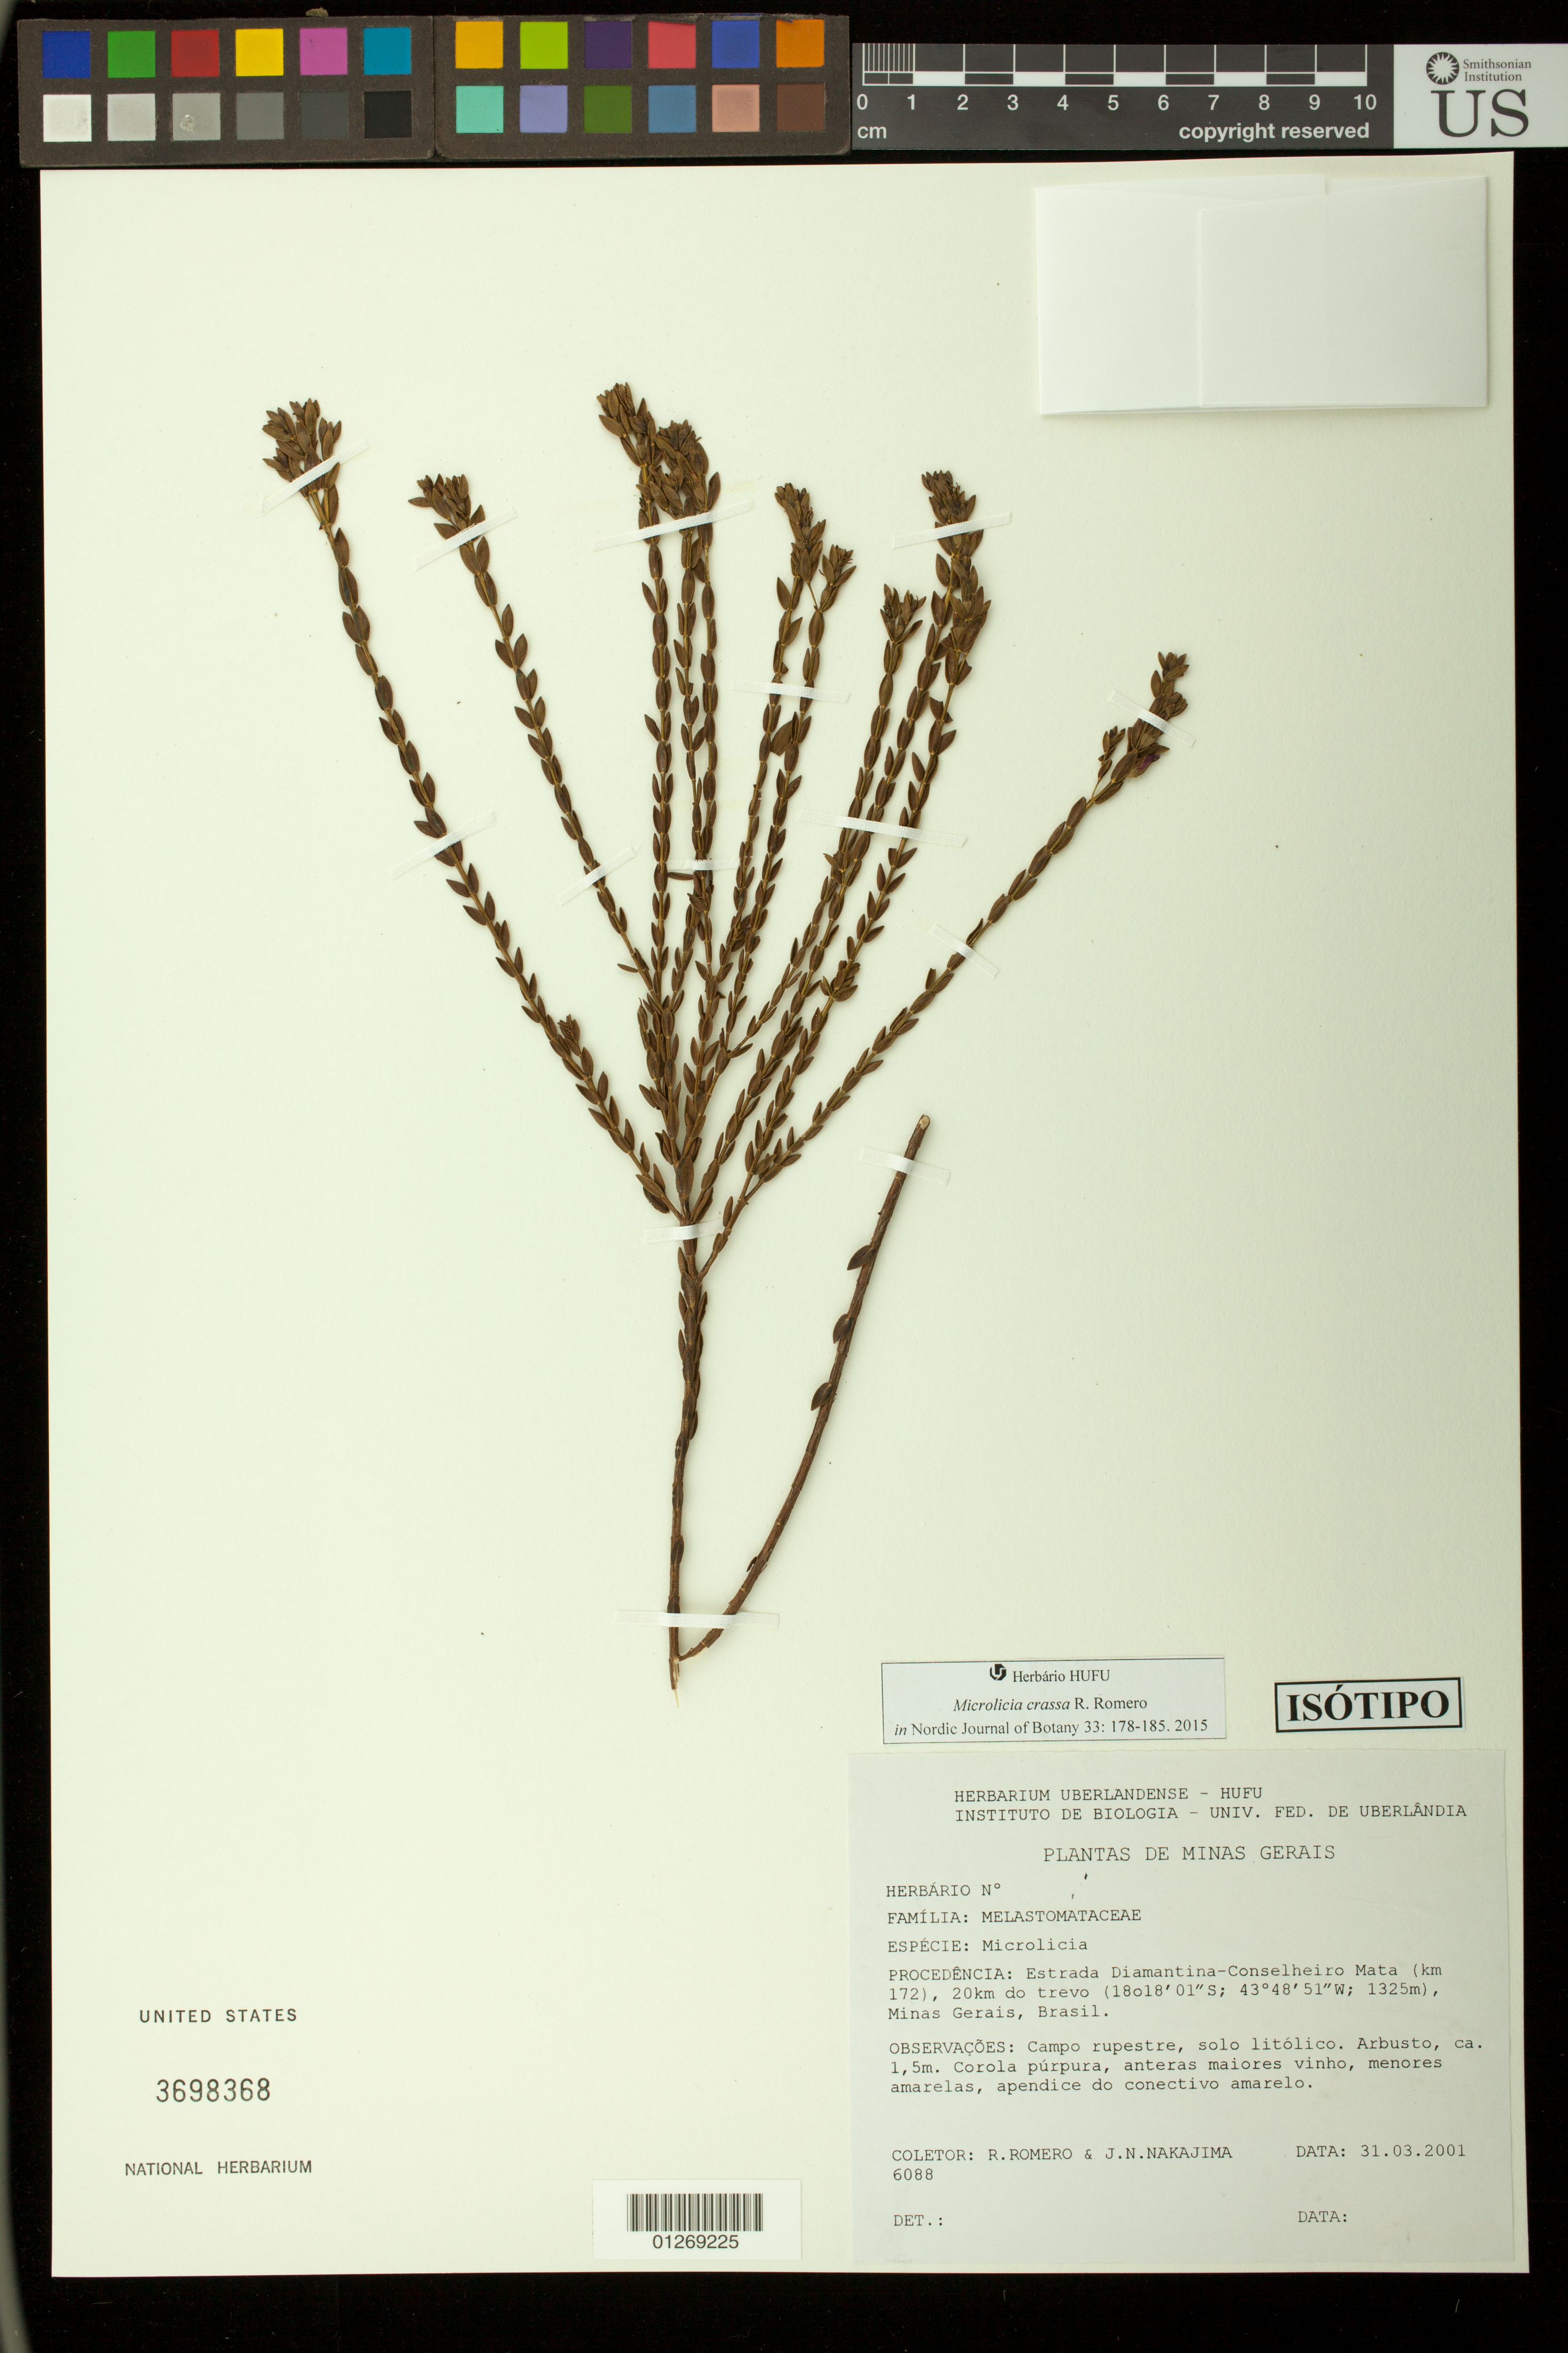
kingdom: Plantae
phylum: Tracheophyta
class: Magnoliopsida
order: Myrtales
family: Melastomataceae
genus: Microlicia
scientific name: Microlicia crassa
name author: R. Romero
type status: Isotype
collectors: R. Romero & J. N. Nakajima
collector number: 6088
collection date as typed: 31. 03. 2001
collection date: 2001-03-31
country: Brazil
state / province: Minas Gerais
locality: Estrada Diamantina - Conselheiro Mata (km 172,), 20 km do trevo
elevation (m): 1325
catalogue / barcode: US 3698368